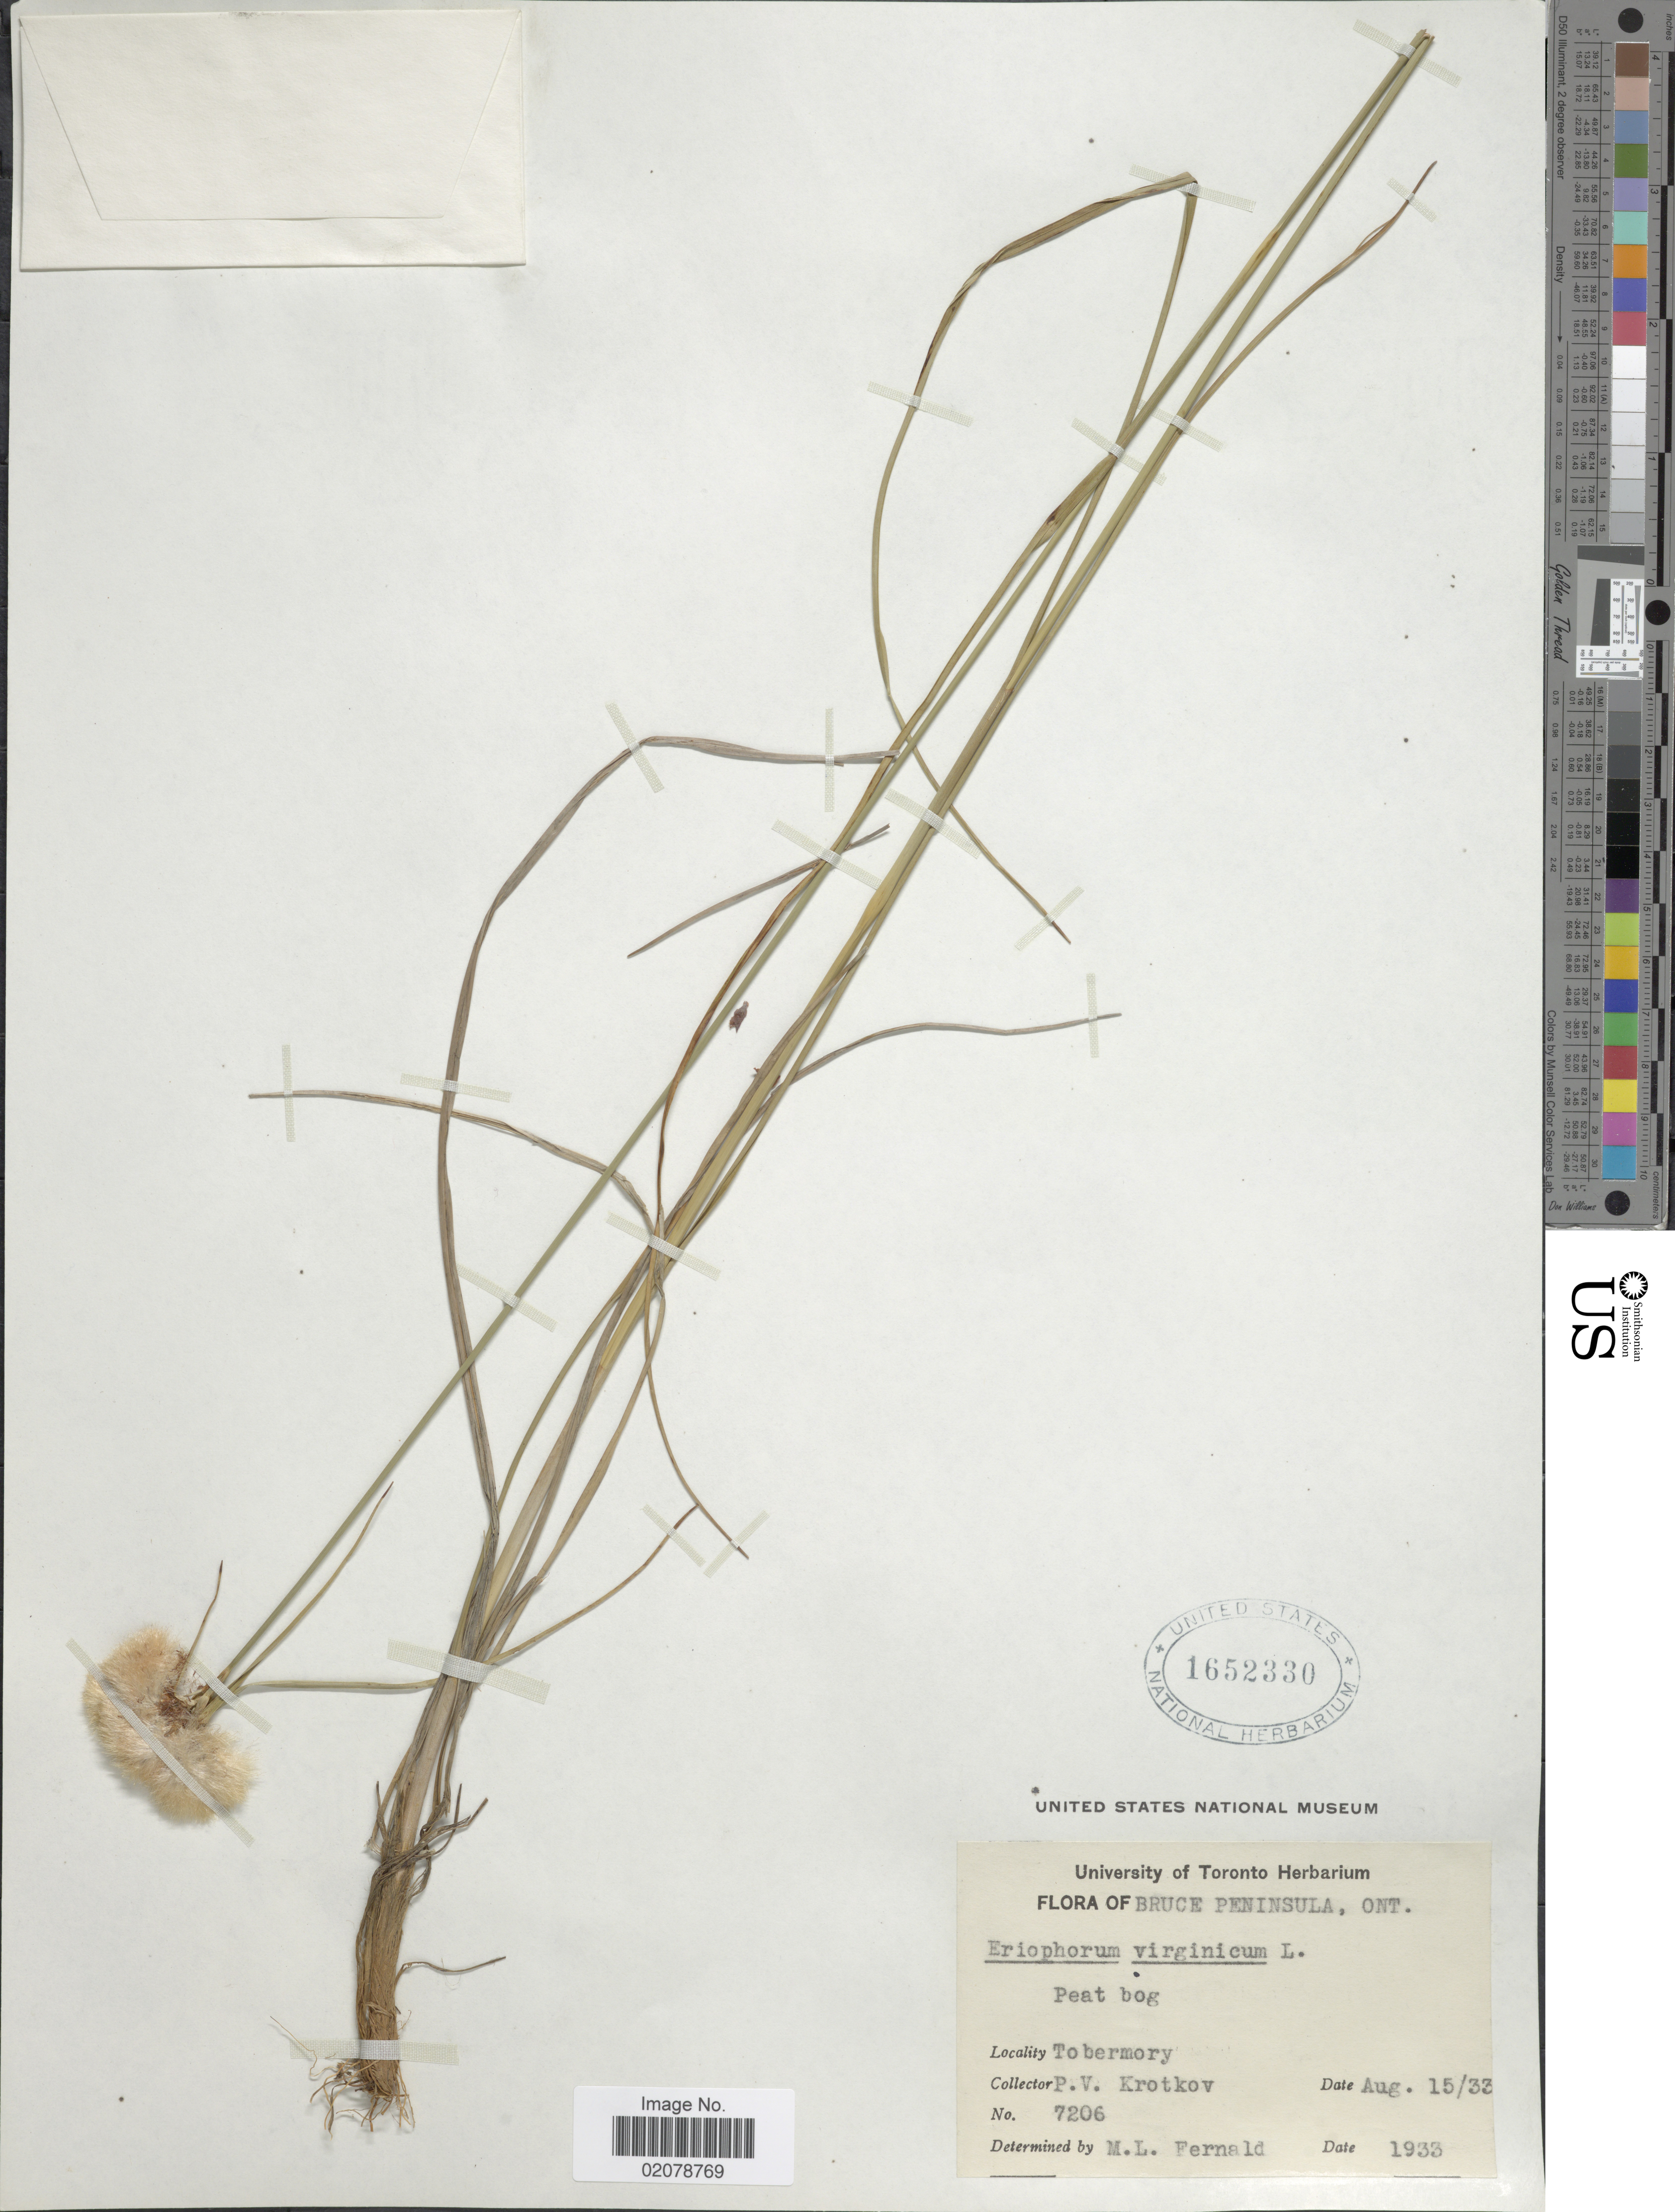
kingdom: Plantae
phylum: Tracheophyta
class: Liliopsida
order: Poales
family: Cyperaceae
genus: Eriophorum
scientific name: Eriophorum virginicum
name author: L.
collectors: P. V. Krotkov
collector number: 7206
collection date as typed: Transcribed d/m/y: 15/8/33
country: Canada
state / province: Ontario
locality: Bruce Peninsula. Tobermory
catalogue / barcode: US 1652330